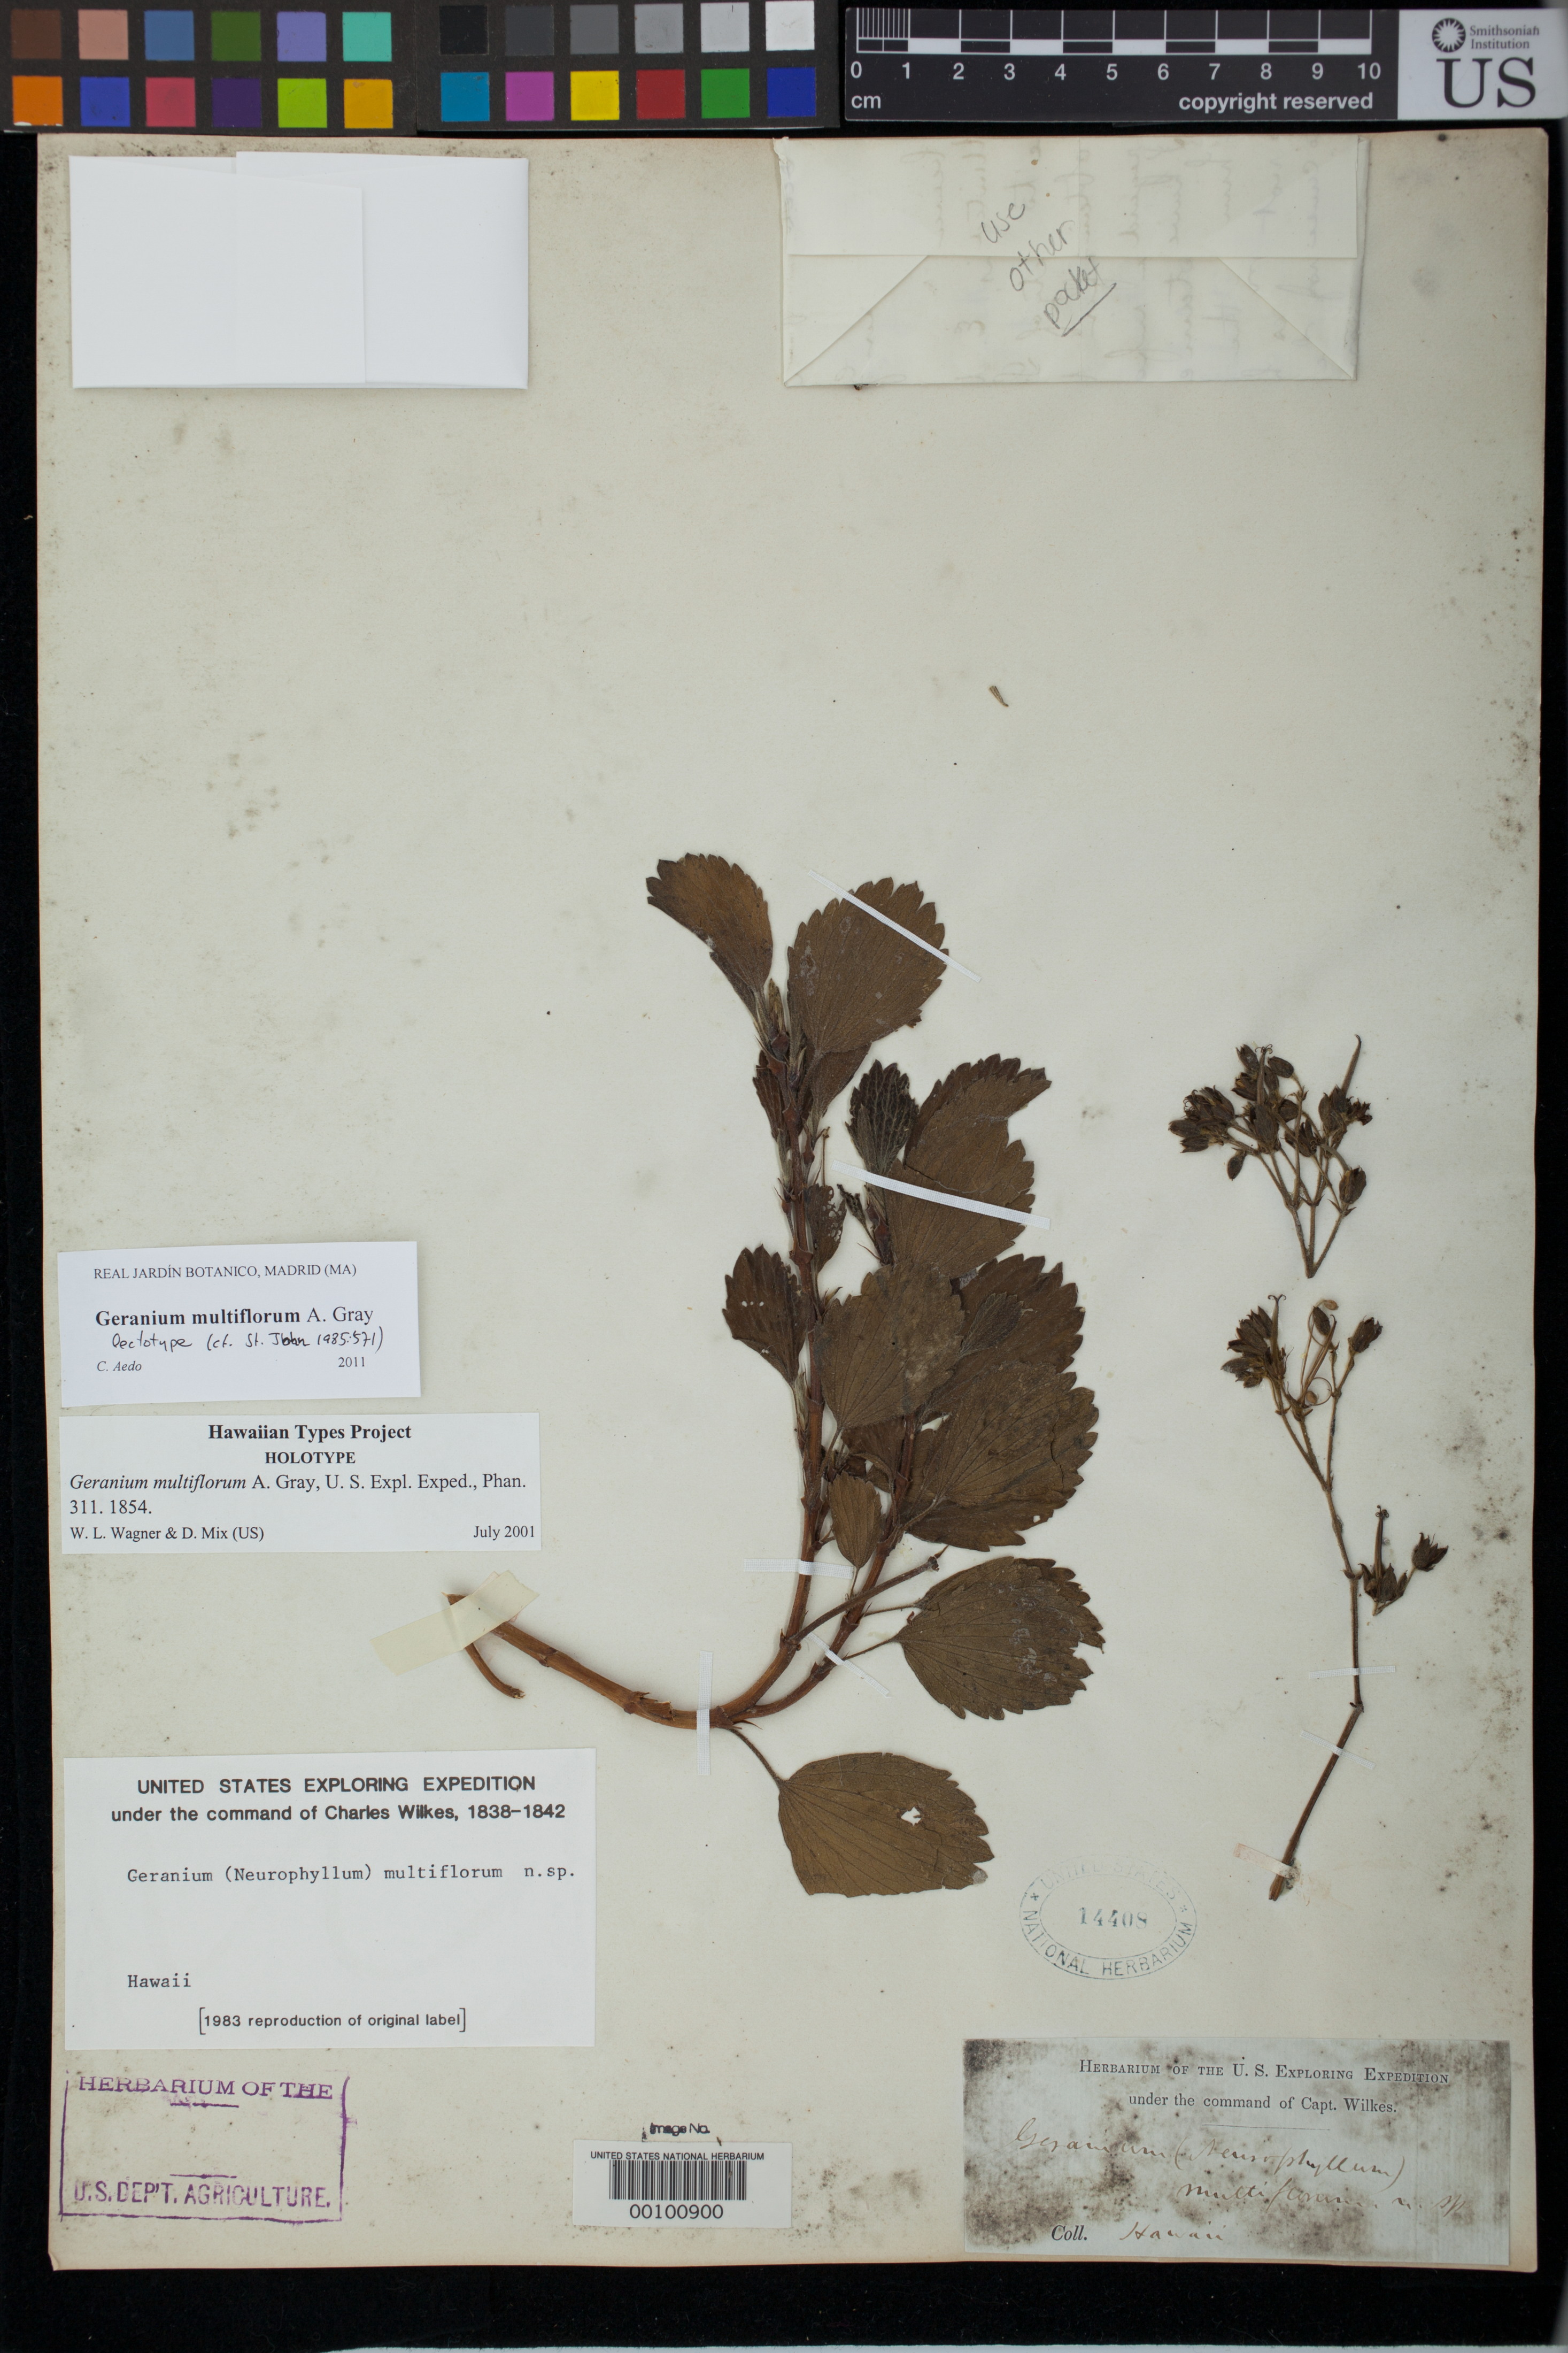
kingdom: Plantae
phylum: Tracheophyta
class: Magnoliopsida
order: Geraniales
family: Geraniaceae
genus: Geranium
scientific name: Geranium multiflorum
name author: A. Gray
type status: Holotype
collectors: Wilkes Explor. Exped.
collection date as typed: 1838 to -- --- 1842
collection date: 1838/1842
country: United States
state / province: Hawaii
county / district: Hawaii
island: Hawaii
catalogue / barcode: US 14408